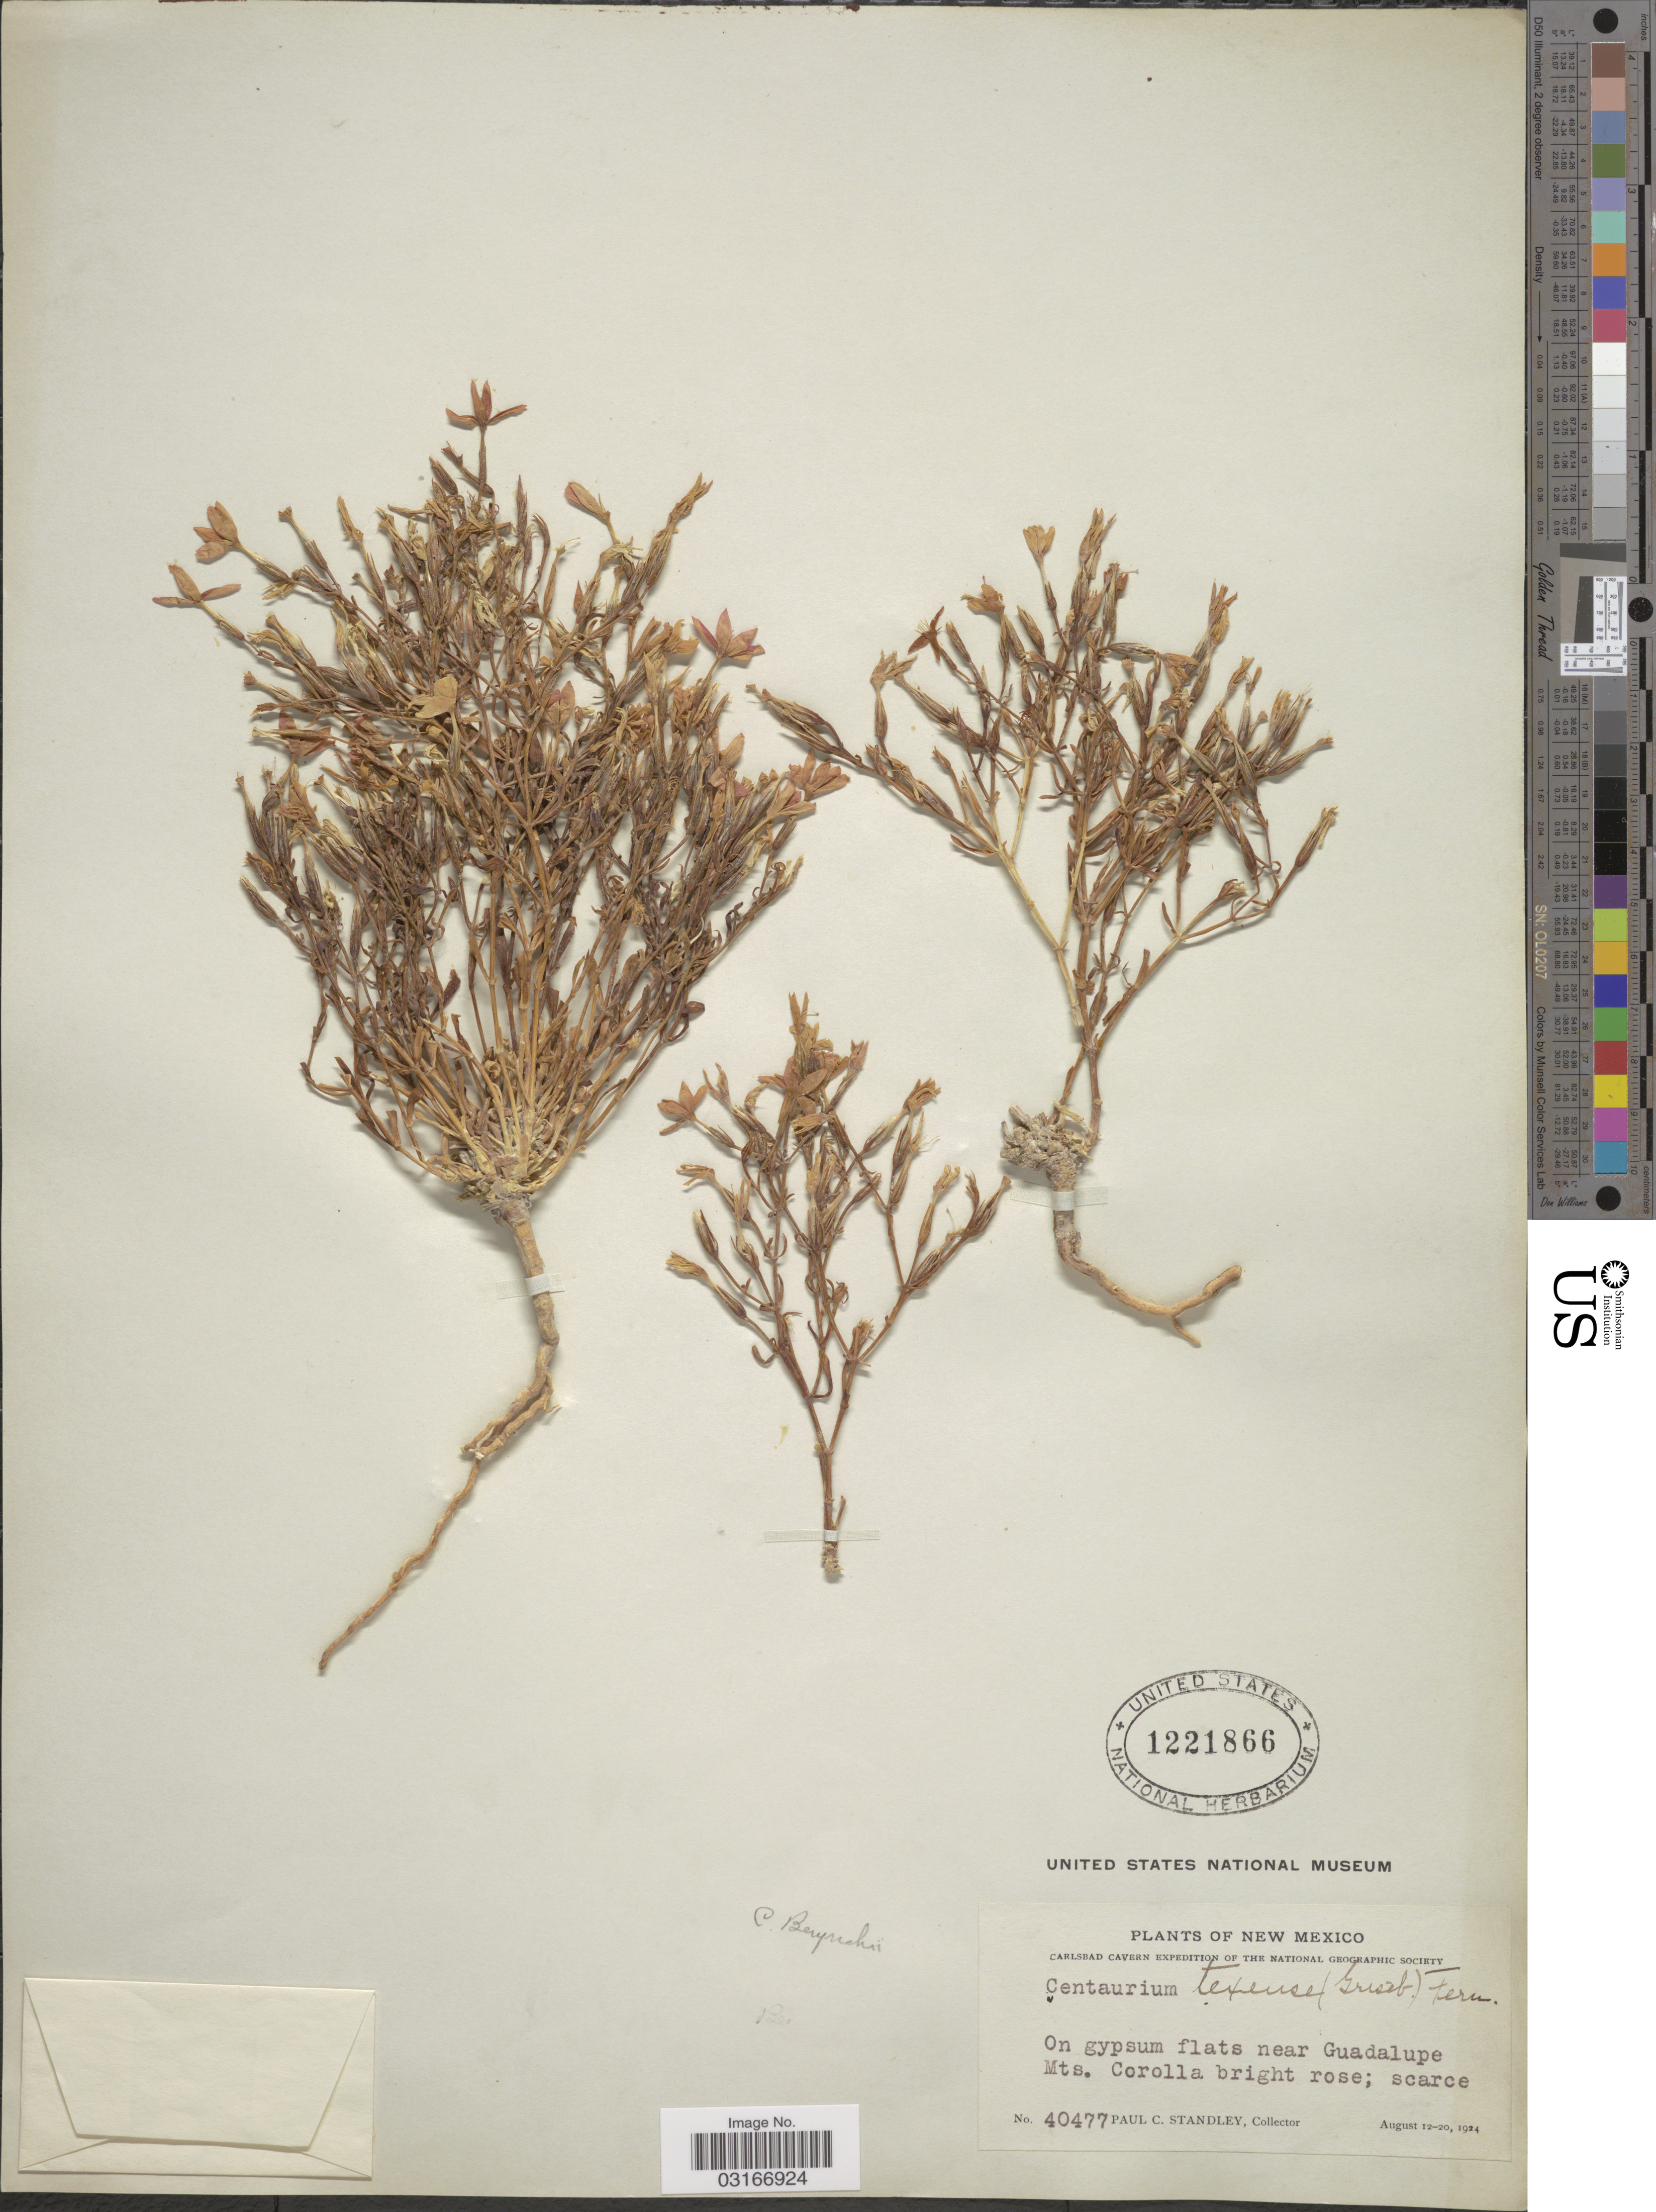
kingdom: Plantae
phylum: Tracheophyta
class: Magnoliopsida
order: Gentianales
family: Gentianaceae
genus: Centaurium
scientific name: Centaurium beyrichii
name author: (Torr.) B.L. Rob.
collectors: P. C. Standley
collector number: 40477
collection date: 1924-08-12/1924-08-20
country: United States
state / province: New Mexico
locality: On gypsum flats near Guadalupe Mts.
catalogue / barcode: US 1221866